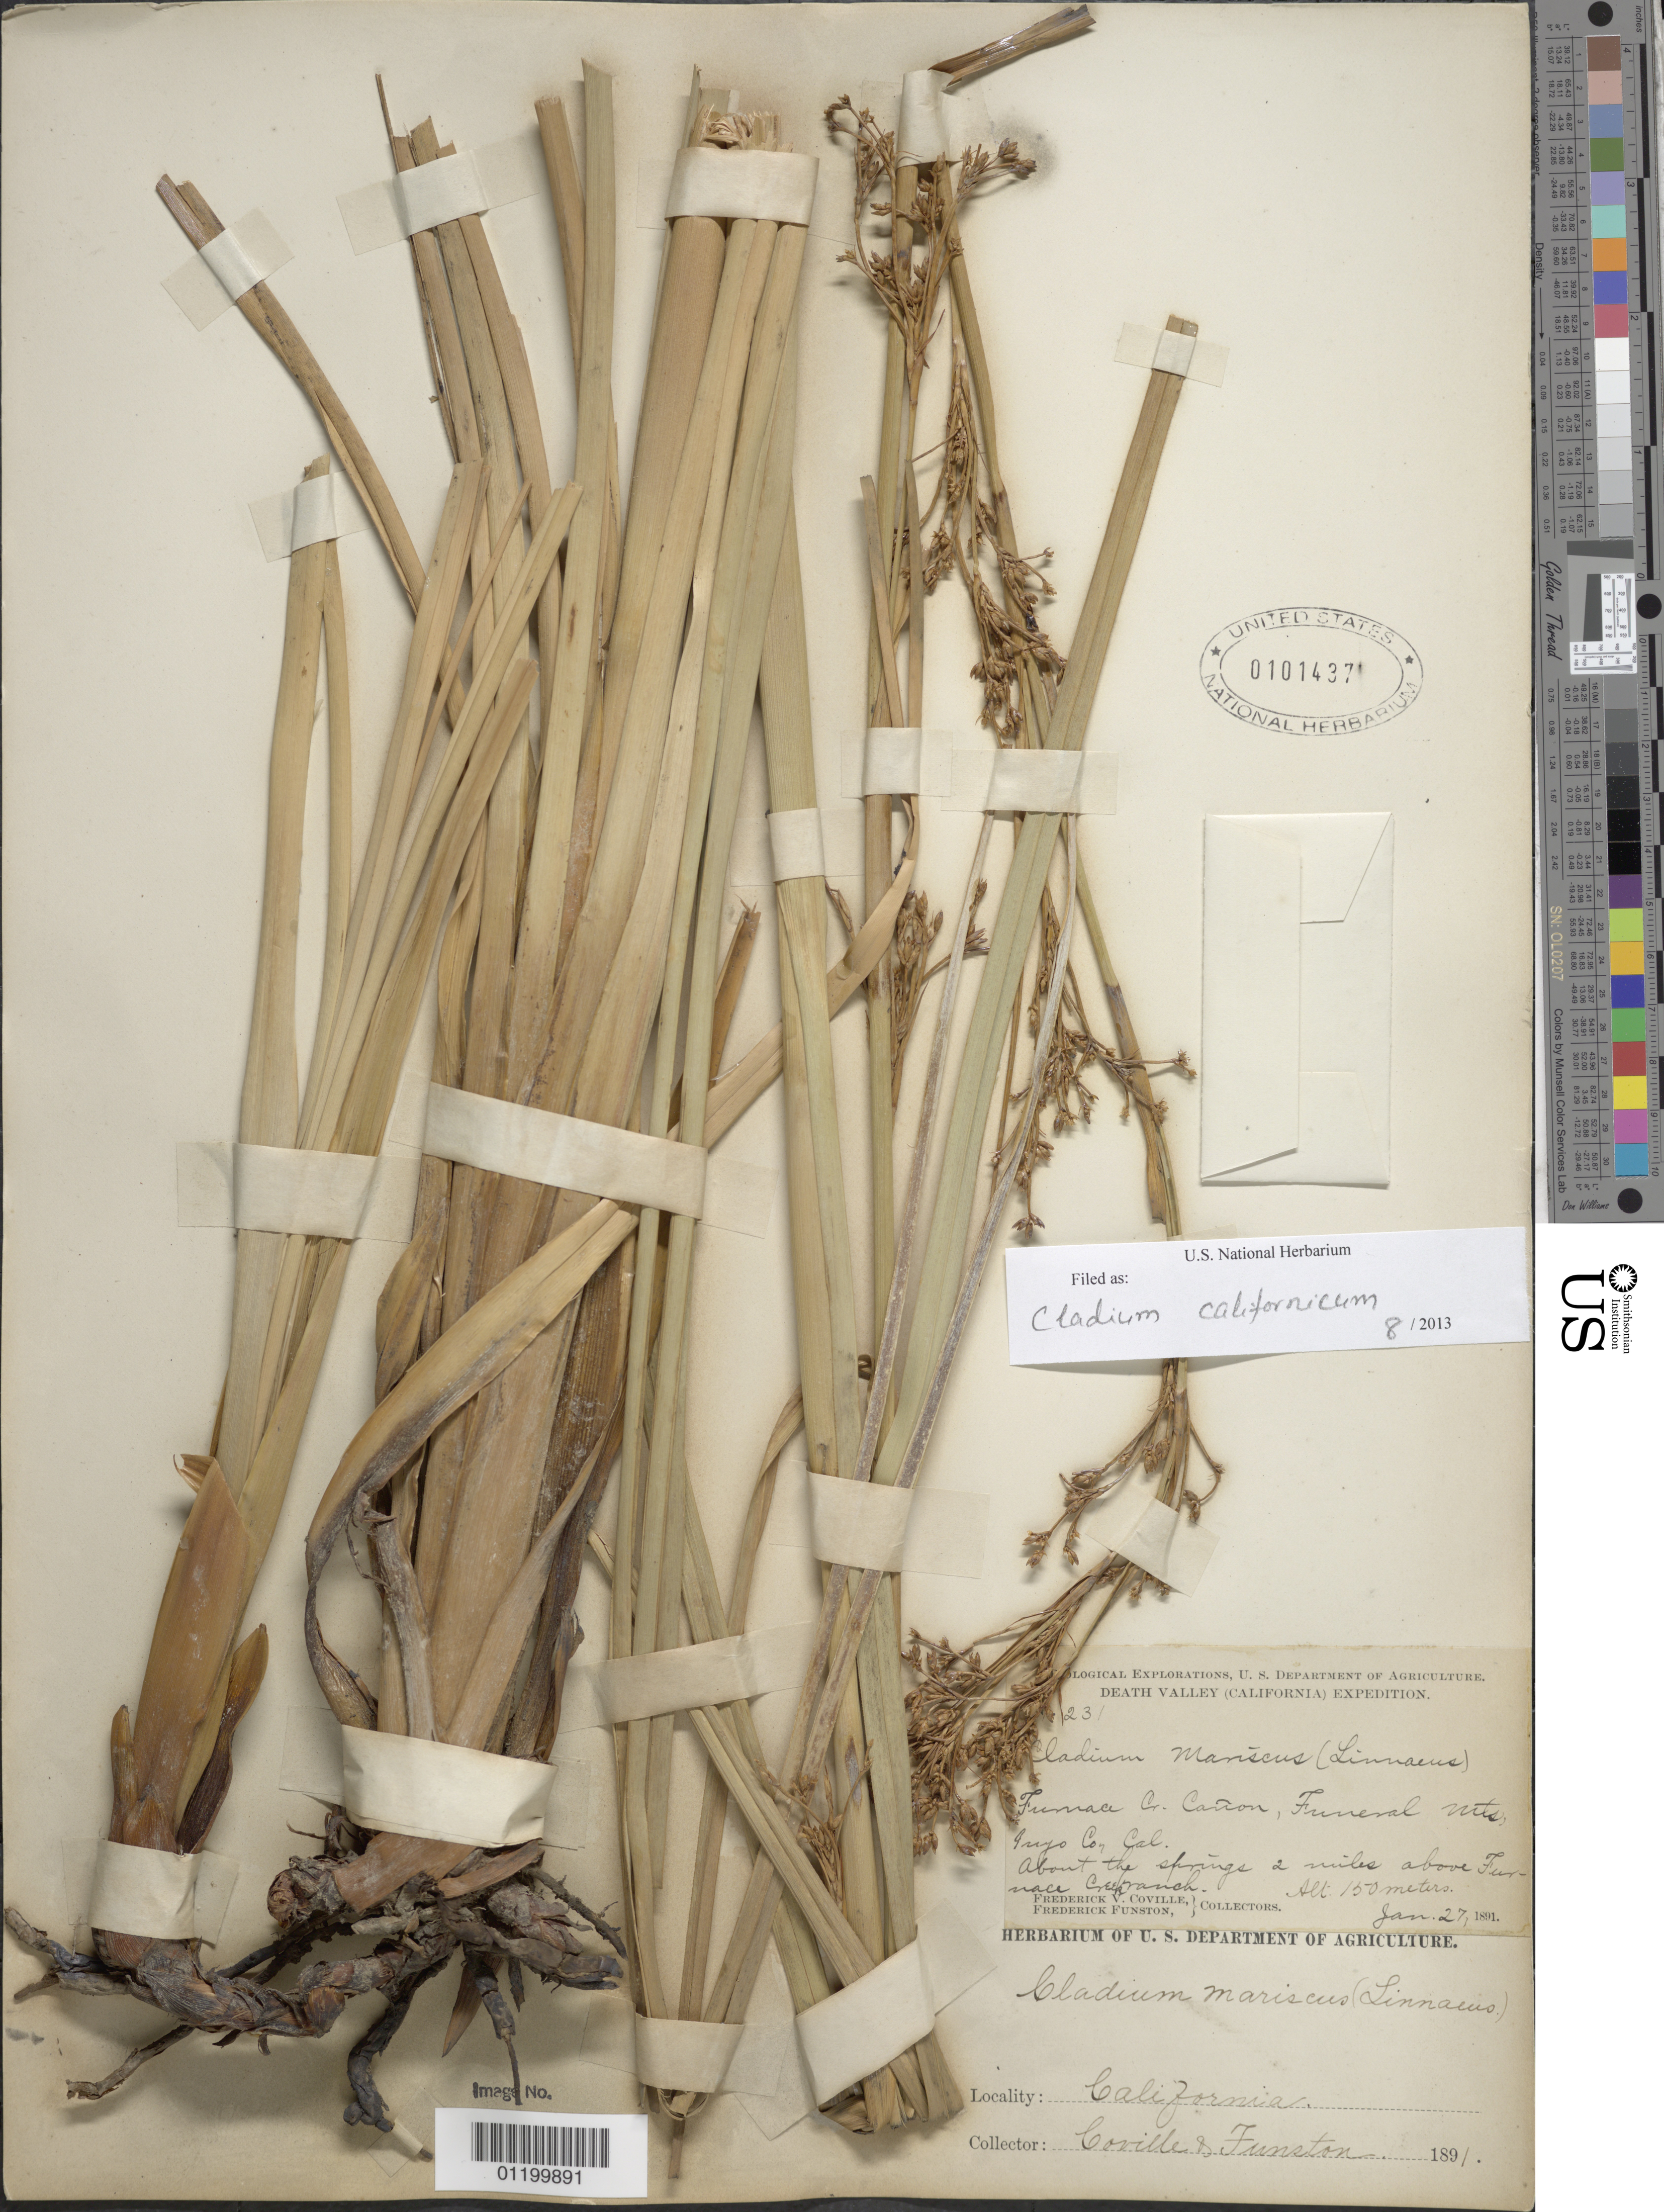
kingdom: Plantae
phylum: Tracheophyta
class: Liliopsida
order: Poales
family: Cyperaceae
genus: Cladium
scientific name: Cladium californicum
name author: (S. Watson) O'Neill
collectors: F. V. Coville & F. Funston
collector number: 231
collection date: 1891-01-27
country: United States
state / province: California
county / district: Inyo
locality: Furnace Creek Canyon, Funeral Mountains.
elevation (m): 150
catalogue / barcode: US 101437